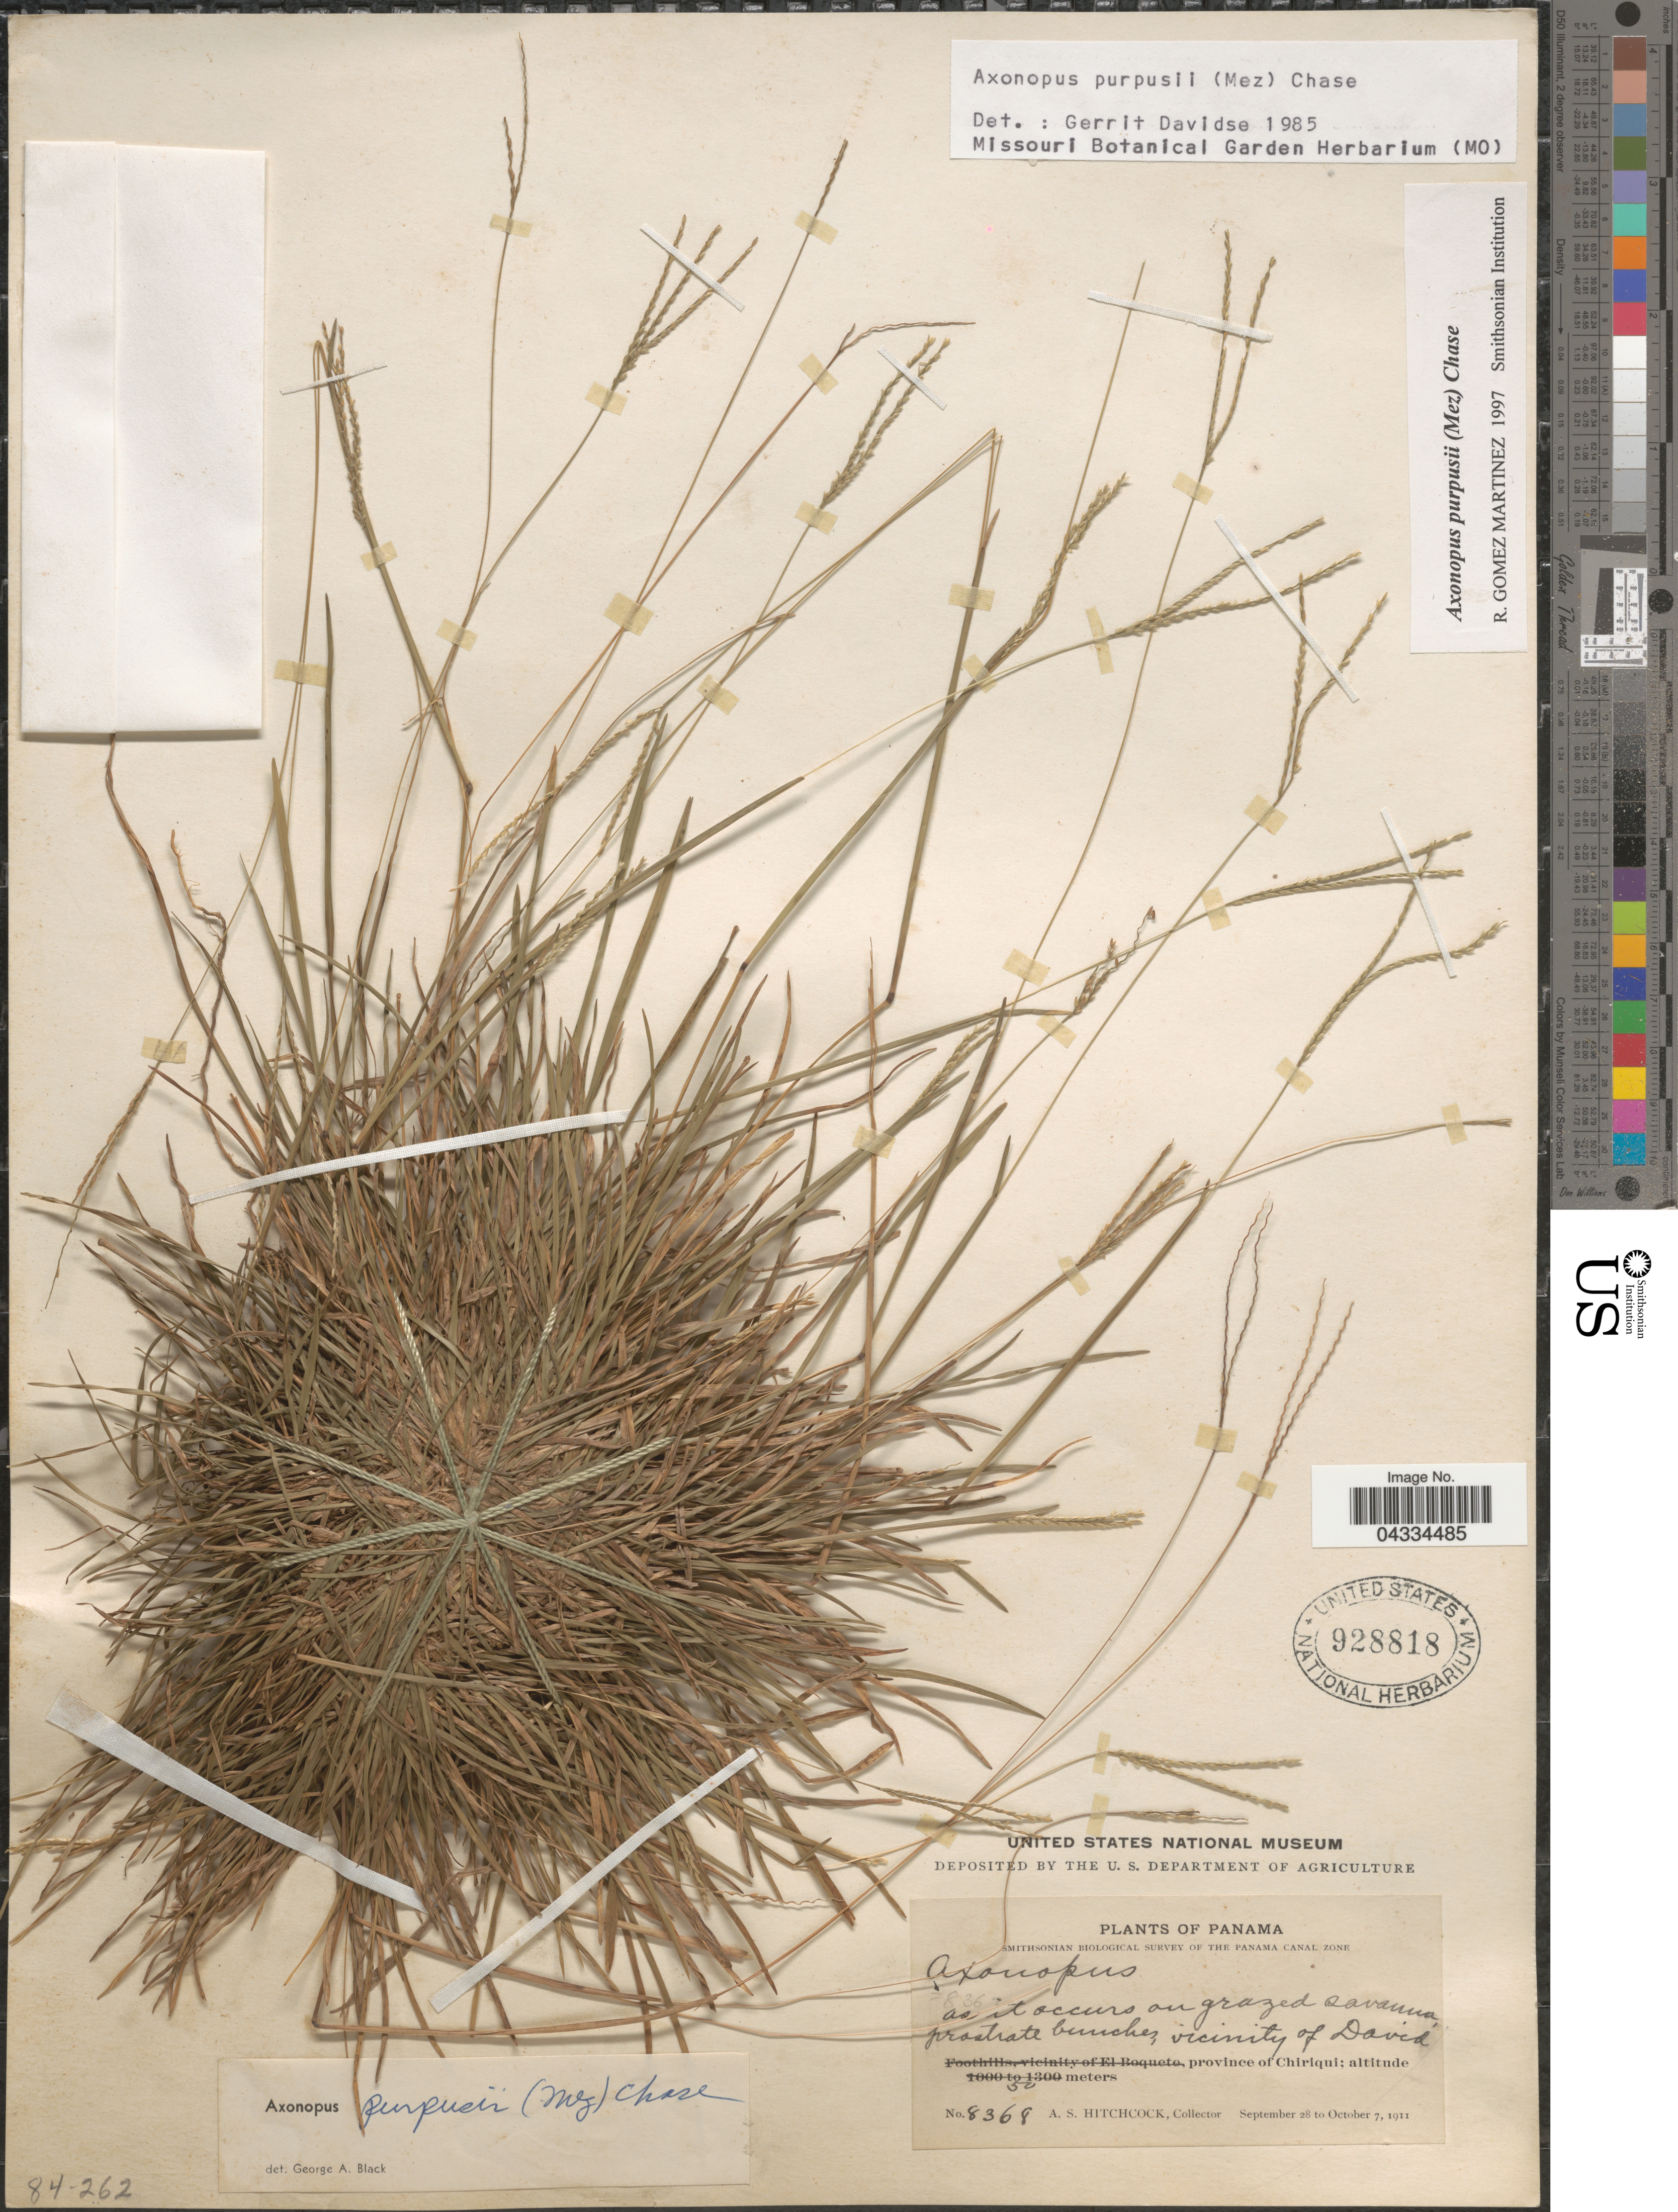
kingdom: Plantae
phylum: Tracheophyta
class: Liliopsida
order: Poales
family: Poaceae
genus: Axonopus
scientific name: Axonopus purpusii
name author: (Mez) Chase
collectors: A. S. Hitchcock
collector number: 8368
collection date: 1911-09-28/1911-10-07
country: Panama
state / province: Chiriqui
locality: Smithsonian Biological Survey of the Panama Canal Zone. Vicinity of David.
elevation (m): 50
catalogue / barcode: US 928818